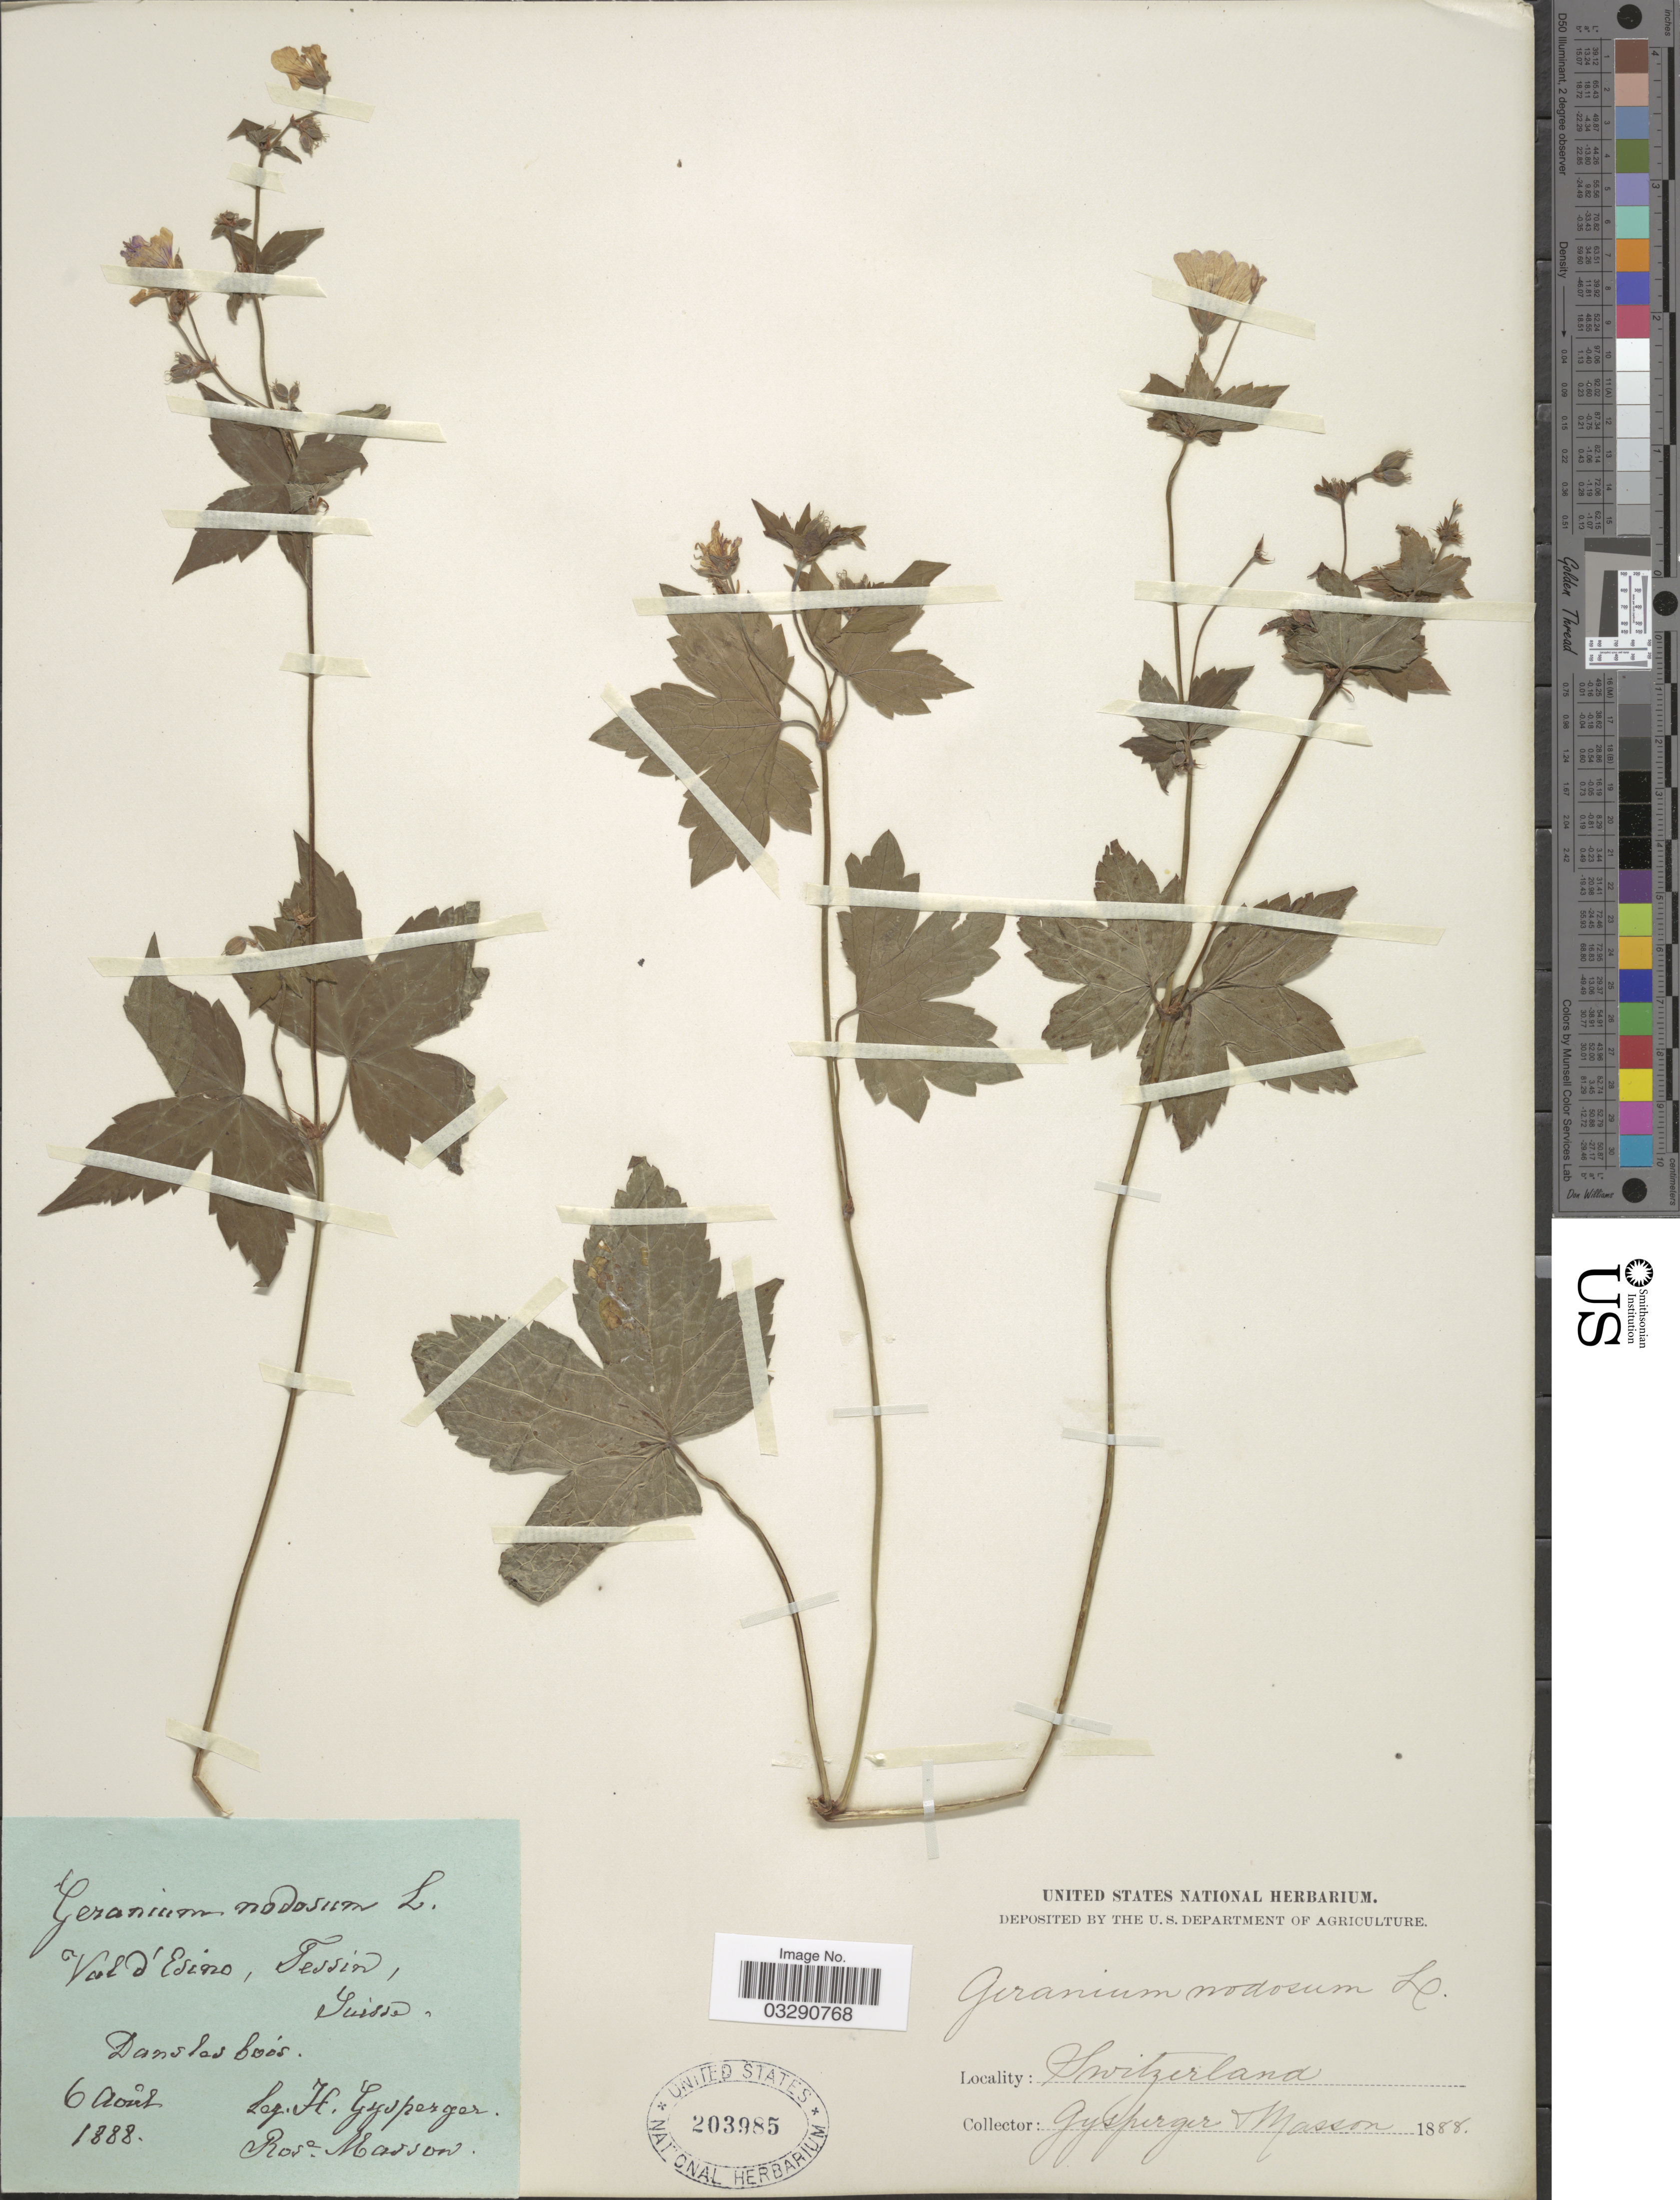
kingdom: Plantae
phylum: Tracheophyta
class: Magnoliopsida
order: Geraniales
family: Geraniaceae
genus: Geranium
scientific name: Geranium nodosum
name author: L.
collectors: H. Gysperger & R. Masson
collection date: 1888-08-06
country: Switzerland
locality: Val d'Esino, Tessin, Suisse.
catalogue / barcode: US 203985